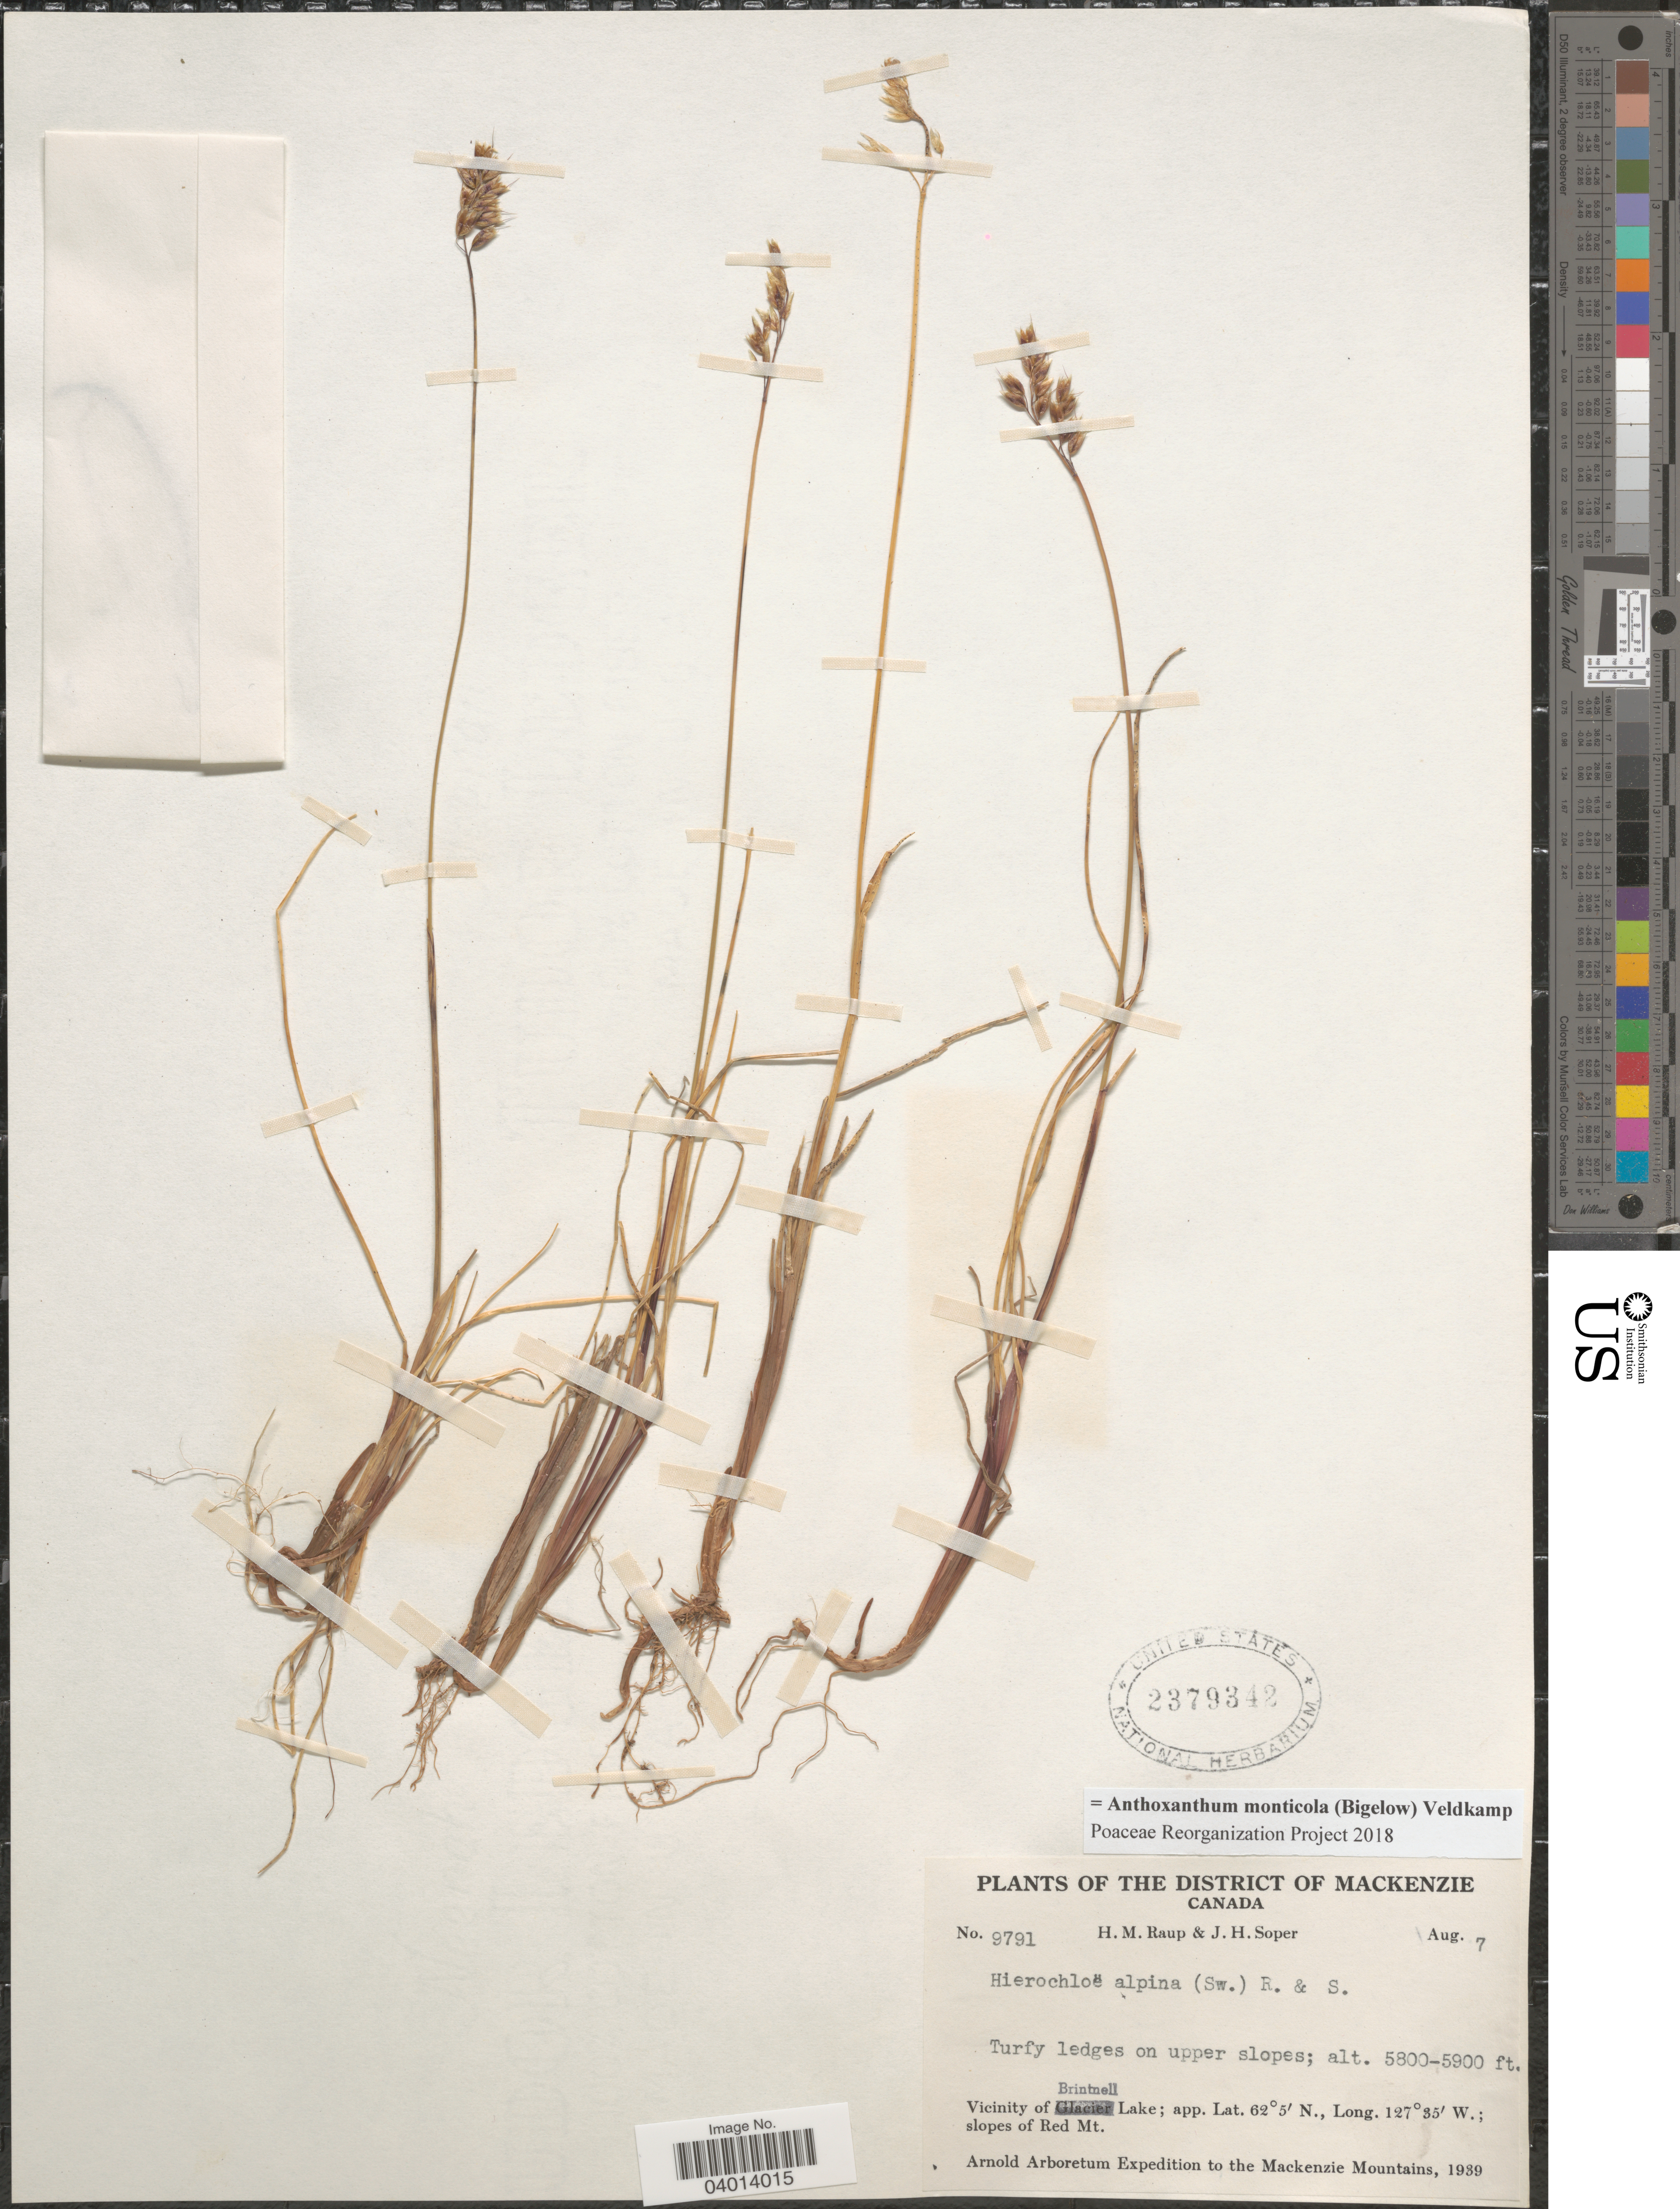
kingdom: Plantae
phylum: Tracheophyta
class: Liliopsida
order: Poales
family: Poaceae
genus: Anthoxanthum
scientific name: Anthoxanthum monticola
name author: (Bigelow) Veldkamp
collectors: H. Raup & J. H. Soper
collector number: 9791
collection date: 1939-08-07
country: Canada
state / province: Alberta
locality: The District of Mackenzie. Vicinity of Brintnell Lake; slopes of Red Mt. The Mackenzie Mountains.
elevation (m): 1768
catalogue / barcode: US 2379342